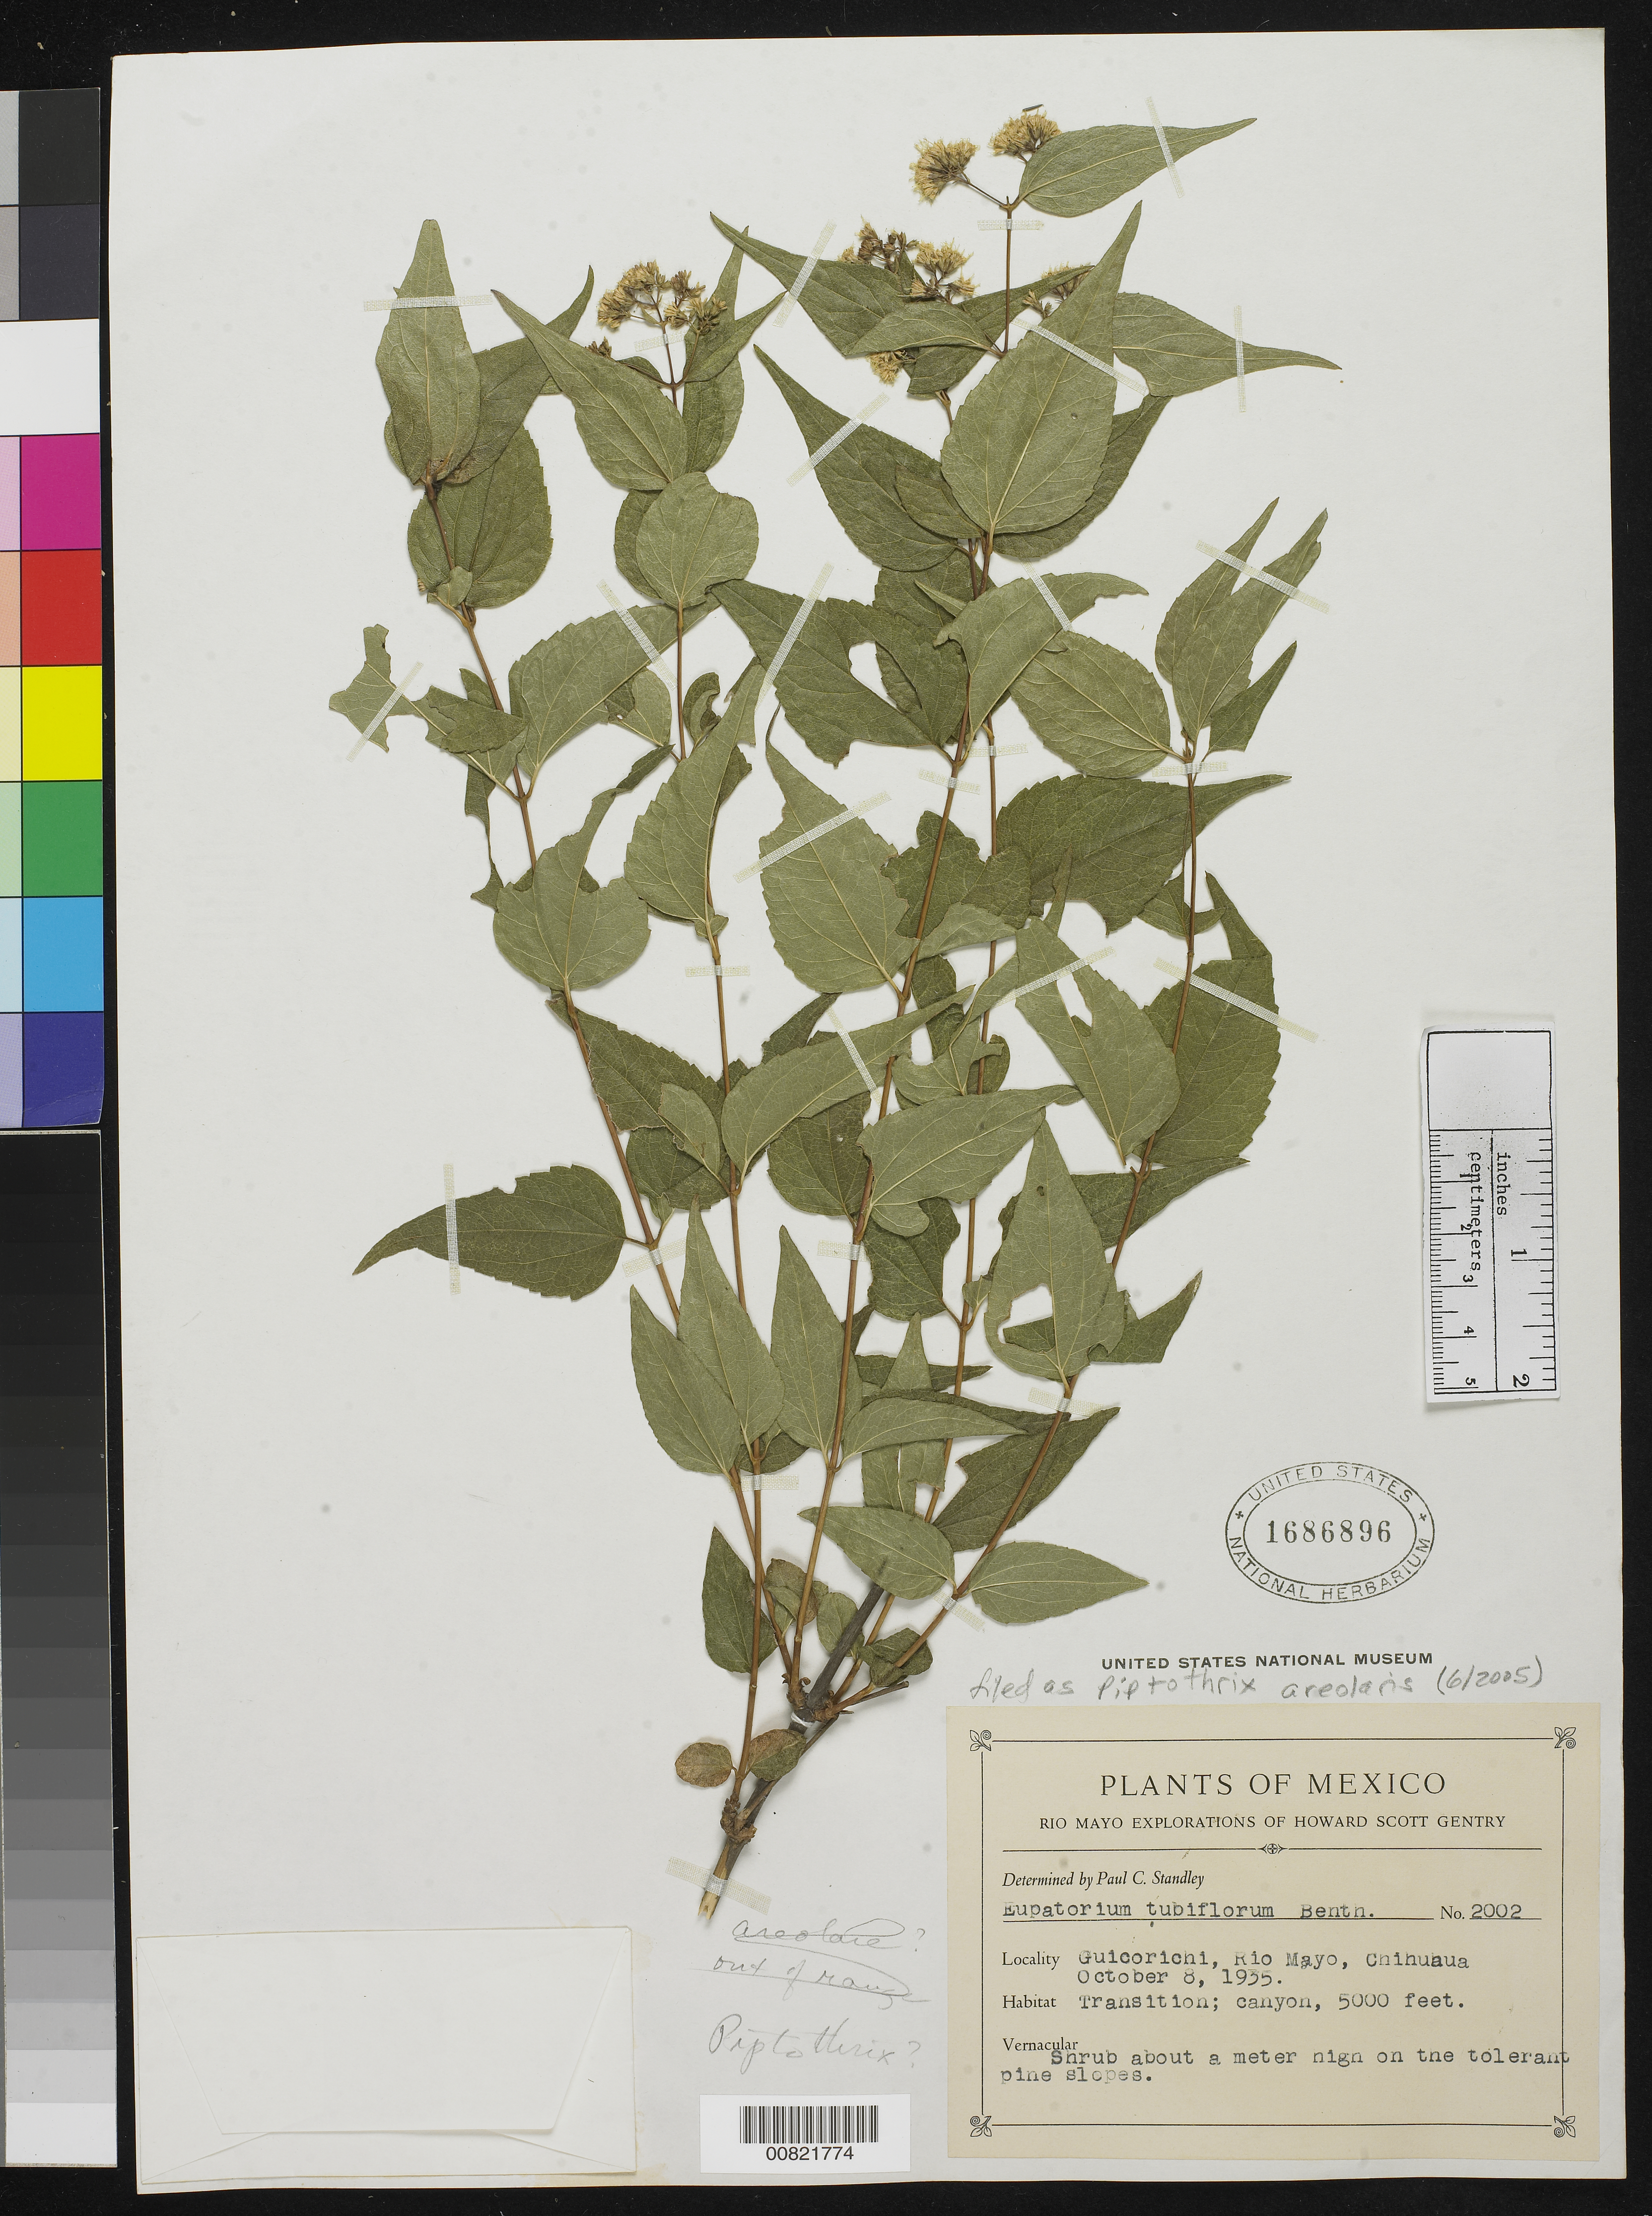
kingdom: Plantae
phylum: Tracheophyta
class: Magnoliopsida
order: Asterales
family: Asteraceae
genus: Piptothrix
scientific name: Piptothrix areolaris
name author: (DC.) R.M. King & H. Rob.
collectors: H. S. Gentry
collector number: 2002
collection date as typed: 08 Oct 1935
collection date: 1935-10-08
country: Mexico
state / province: Chihuahua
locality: Guicorichi, Rio Mayo, Chihuahua.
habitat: Transition; canyon on the tolerant pine slopes.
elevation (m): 1524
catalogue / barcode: US 1686896